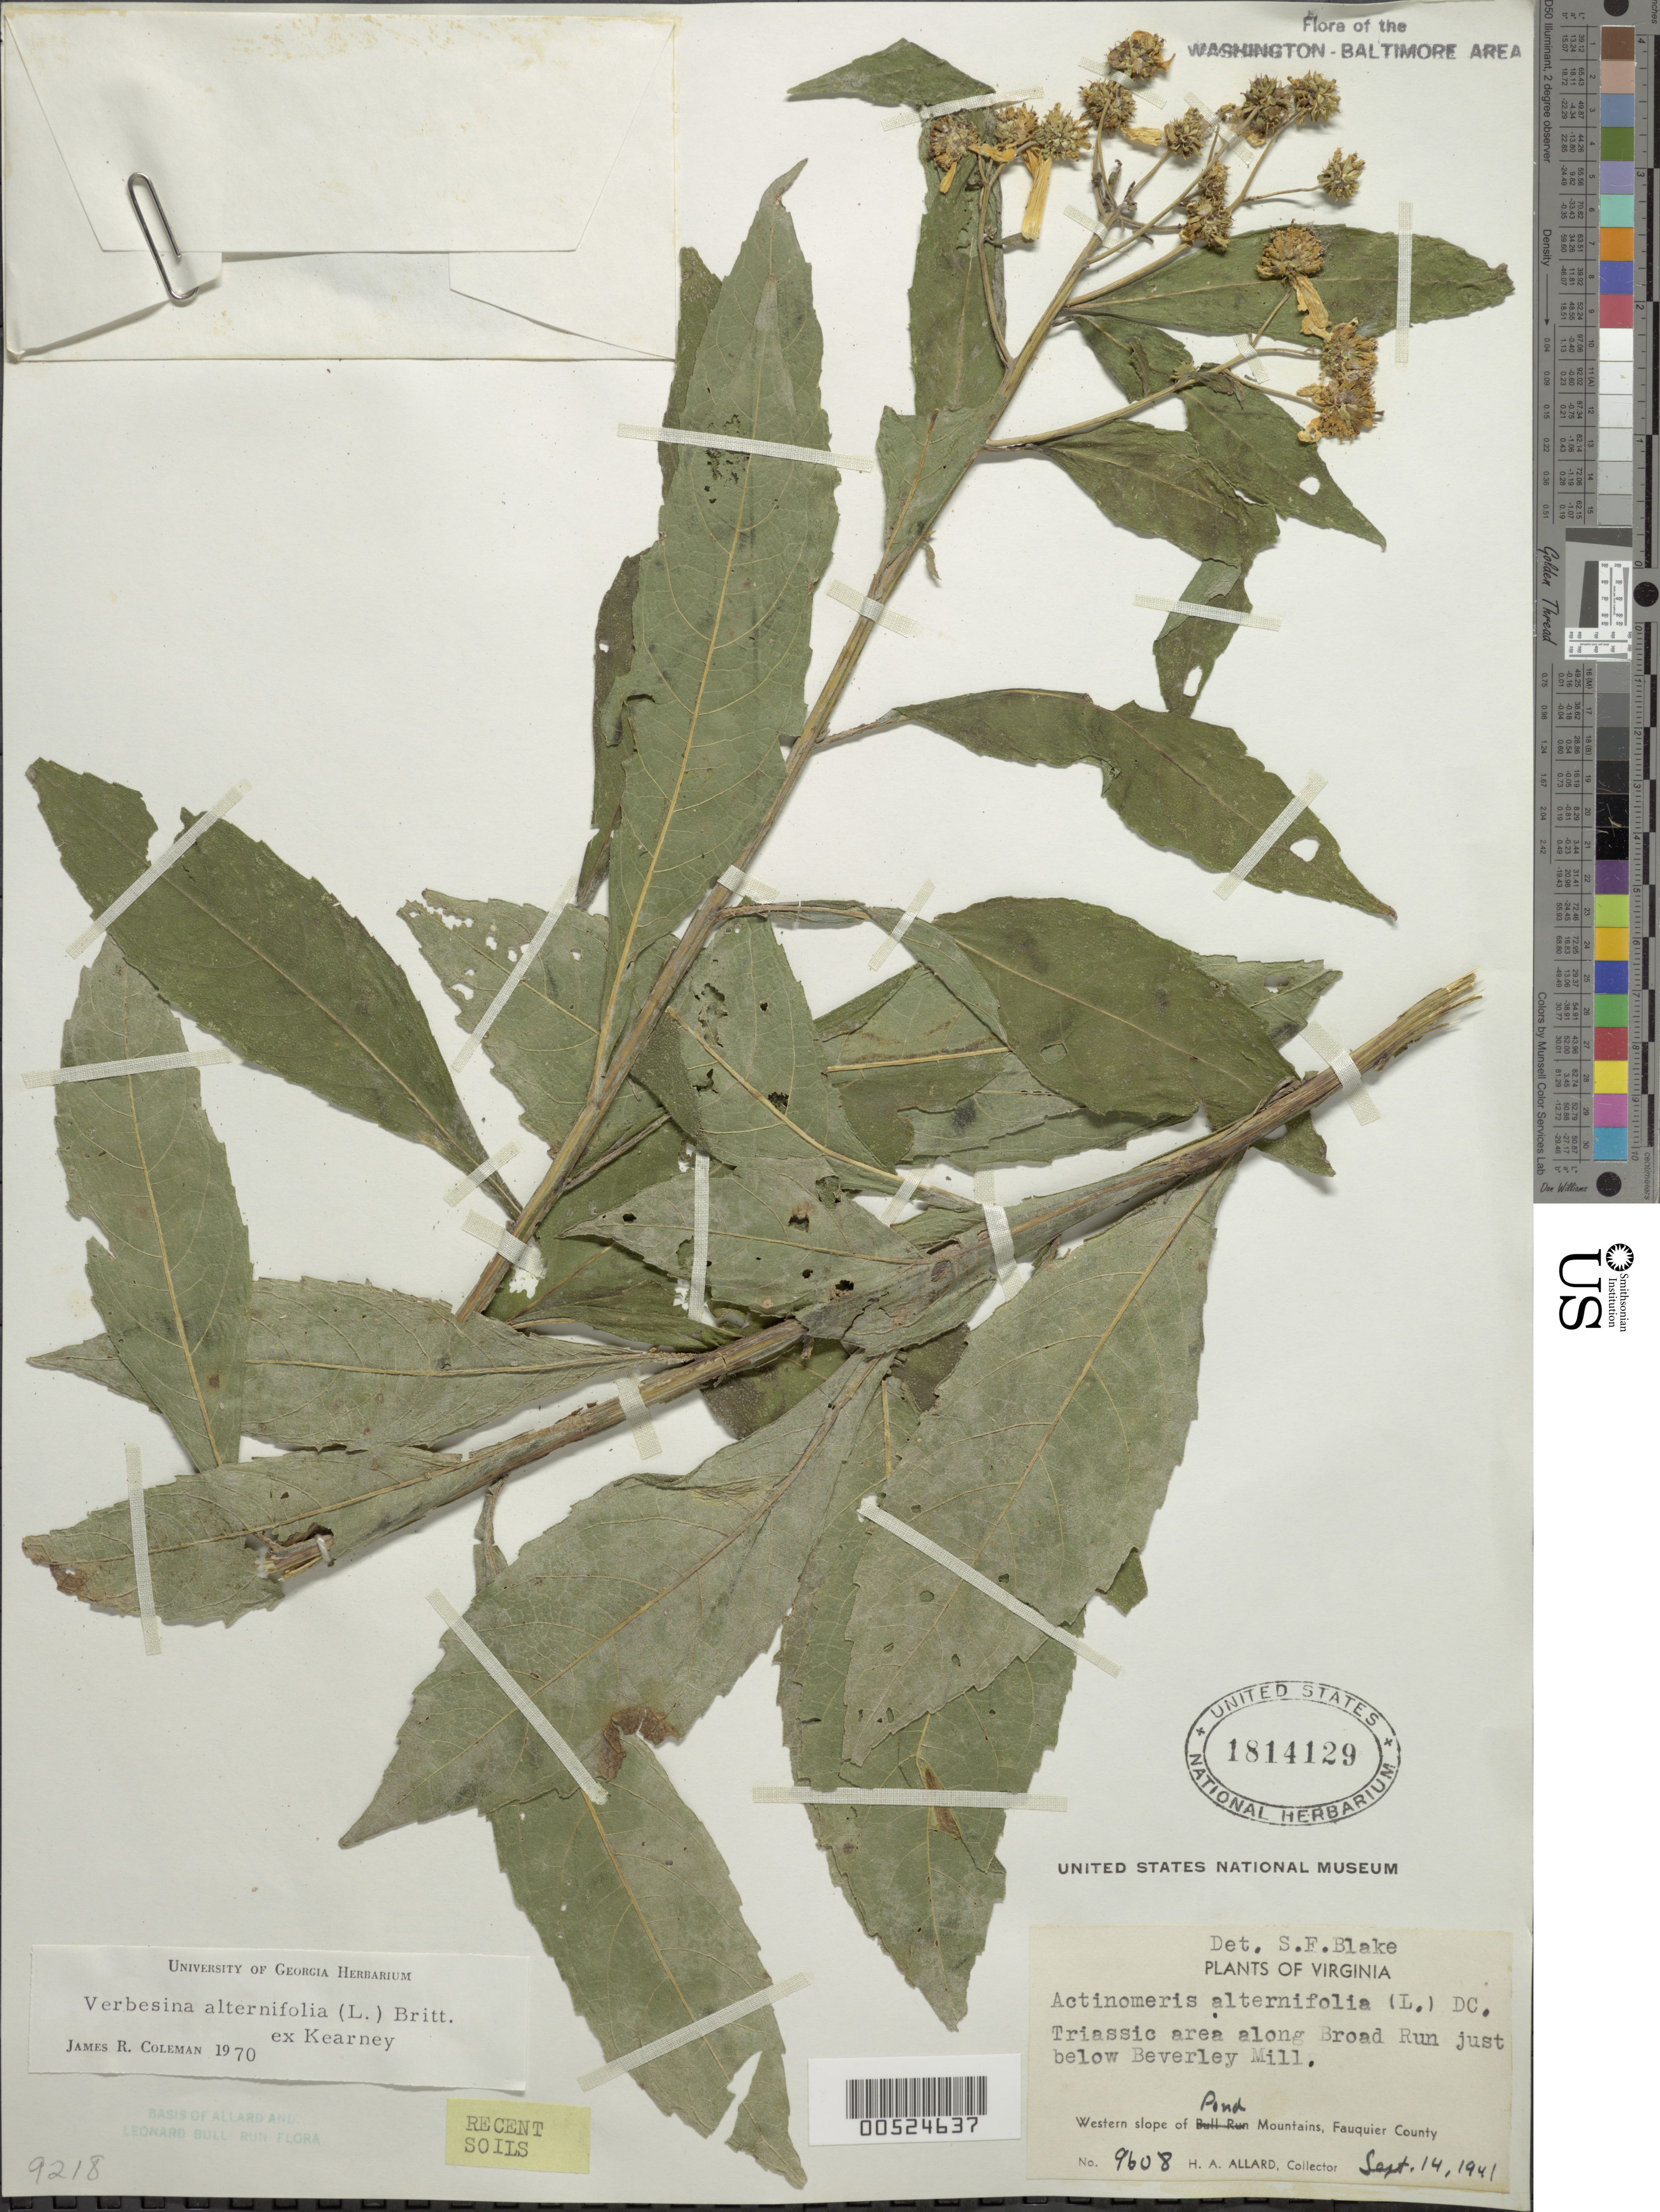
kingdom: Plantae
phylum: Tracheophyta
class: Magnoliopsida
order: Asterales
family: Asteraceae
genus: Verbesina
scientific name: Verbesina alternifolia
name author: (L.) Britton ex Kearney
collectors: H. A. Allard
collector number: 9608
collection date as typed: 14 Sep 1941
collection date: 1941-09-14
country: United States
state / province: Virginia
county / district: Fauquier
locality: Pond Mountain, W slope, along Broad Run just below Beverley Mill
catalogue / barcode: US 1814129